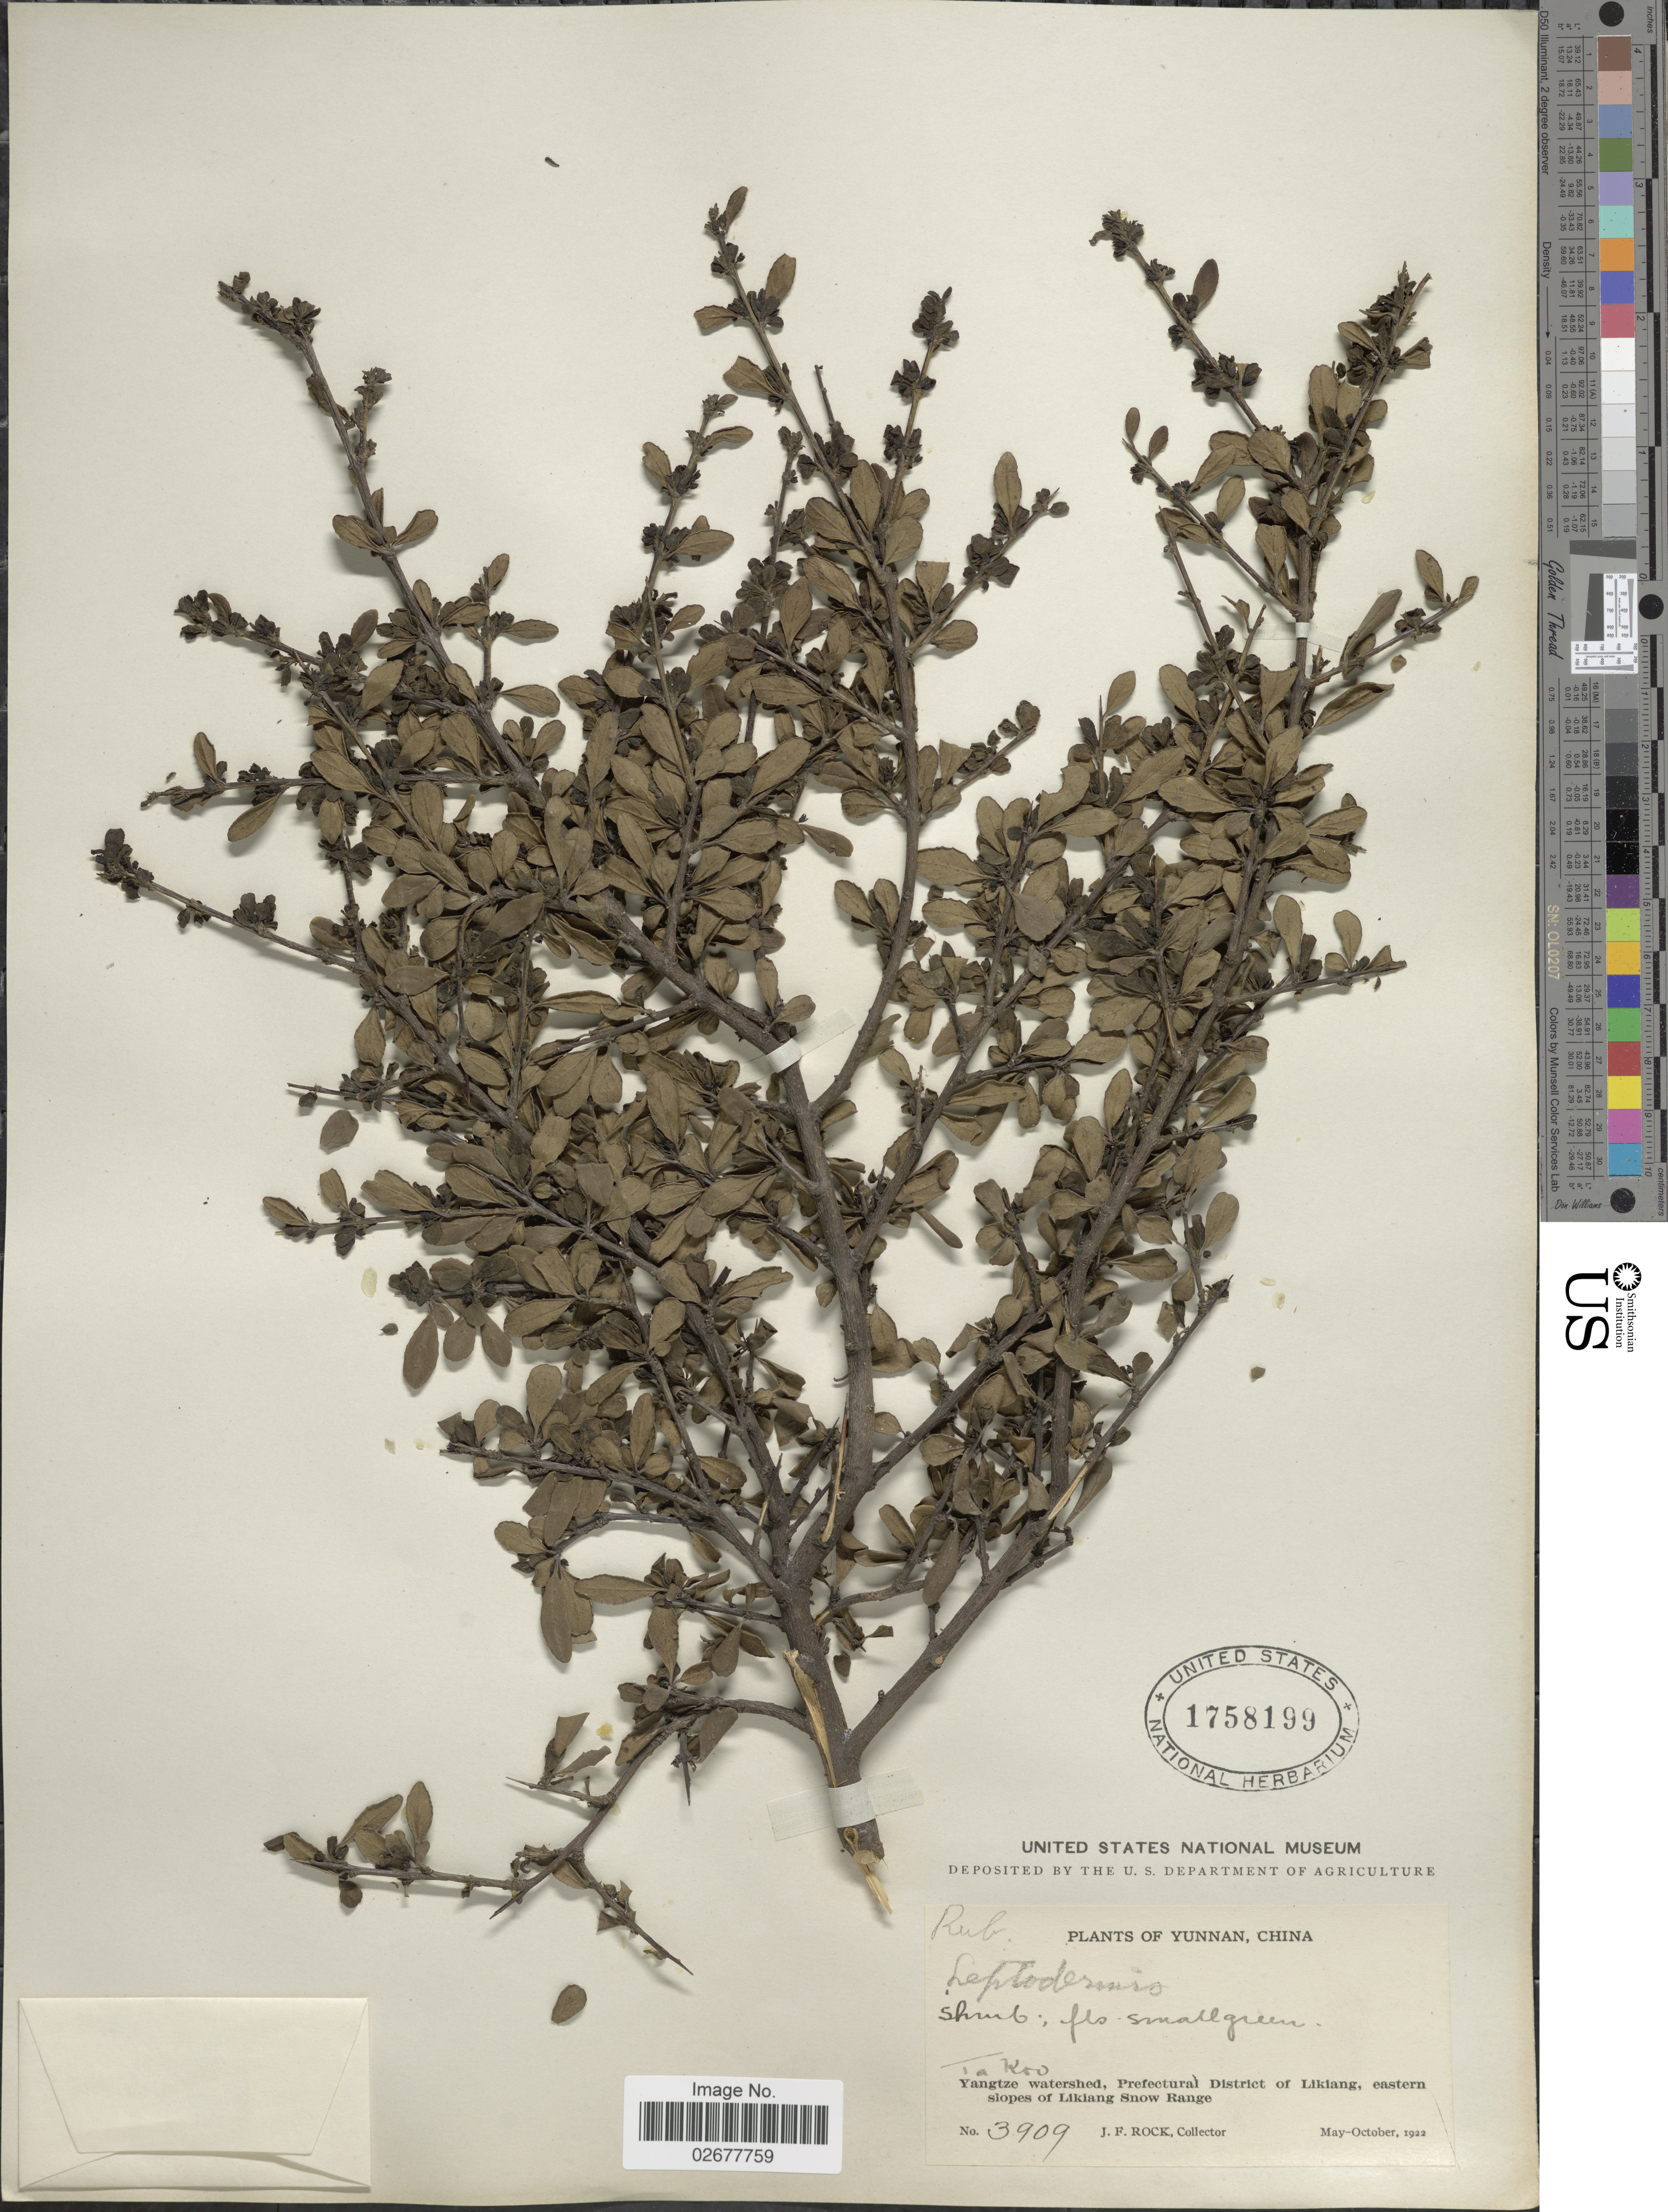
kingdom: Plantae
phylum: Tracheophyta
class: Magnoliopsida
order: Gentianales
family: Rubiaceae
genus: Leptodermis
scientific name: Leptodermis sp.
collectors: J. Rock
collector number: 3909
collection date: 1922-05/1922-10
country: China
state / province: Yunnan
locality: Ta Koo. Yangtze watershed, Prefectural District of Likiang, eastern slopes of Likiang Snow Range.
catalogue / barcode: US 1758199